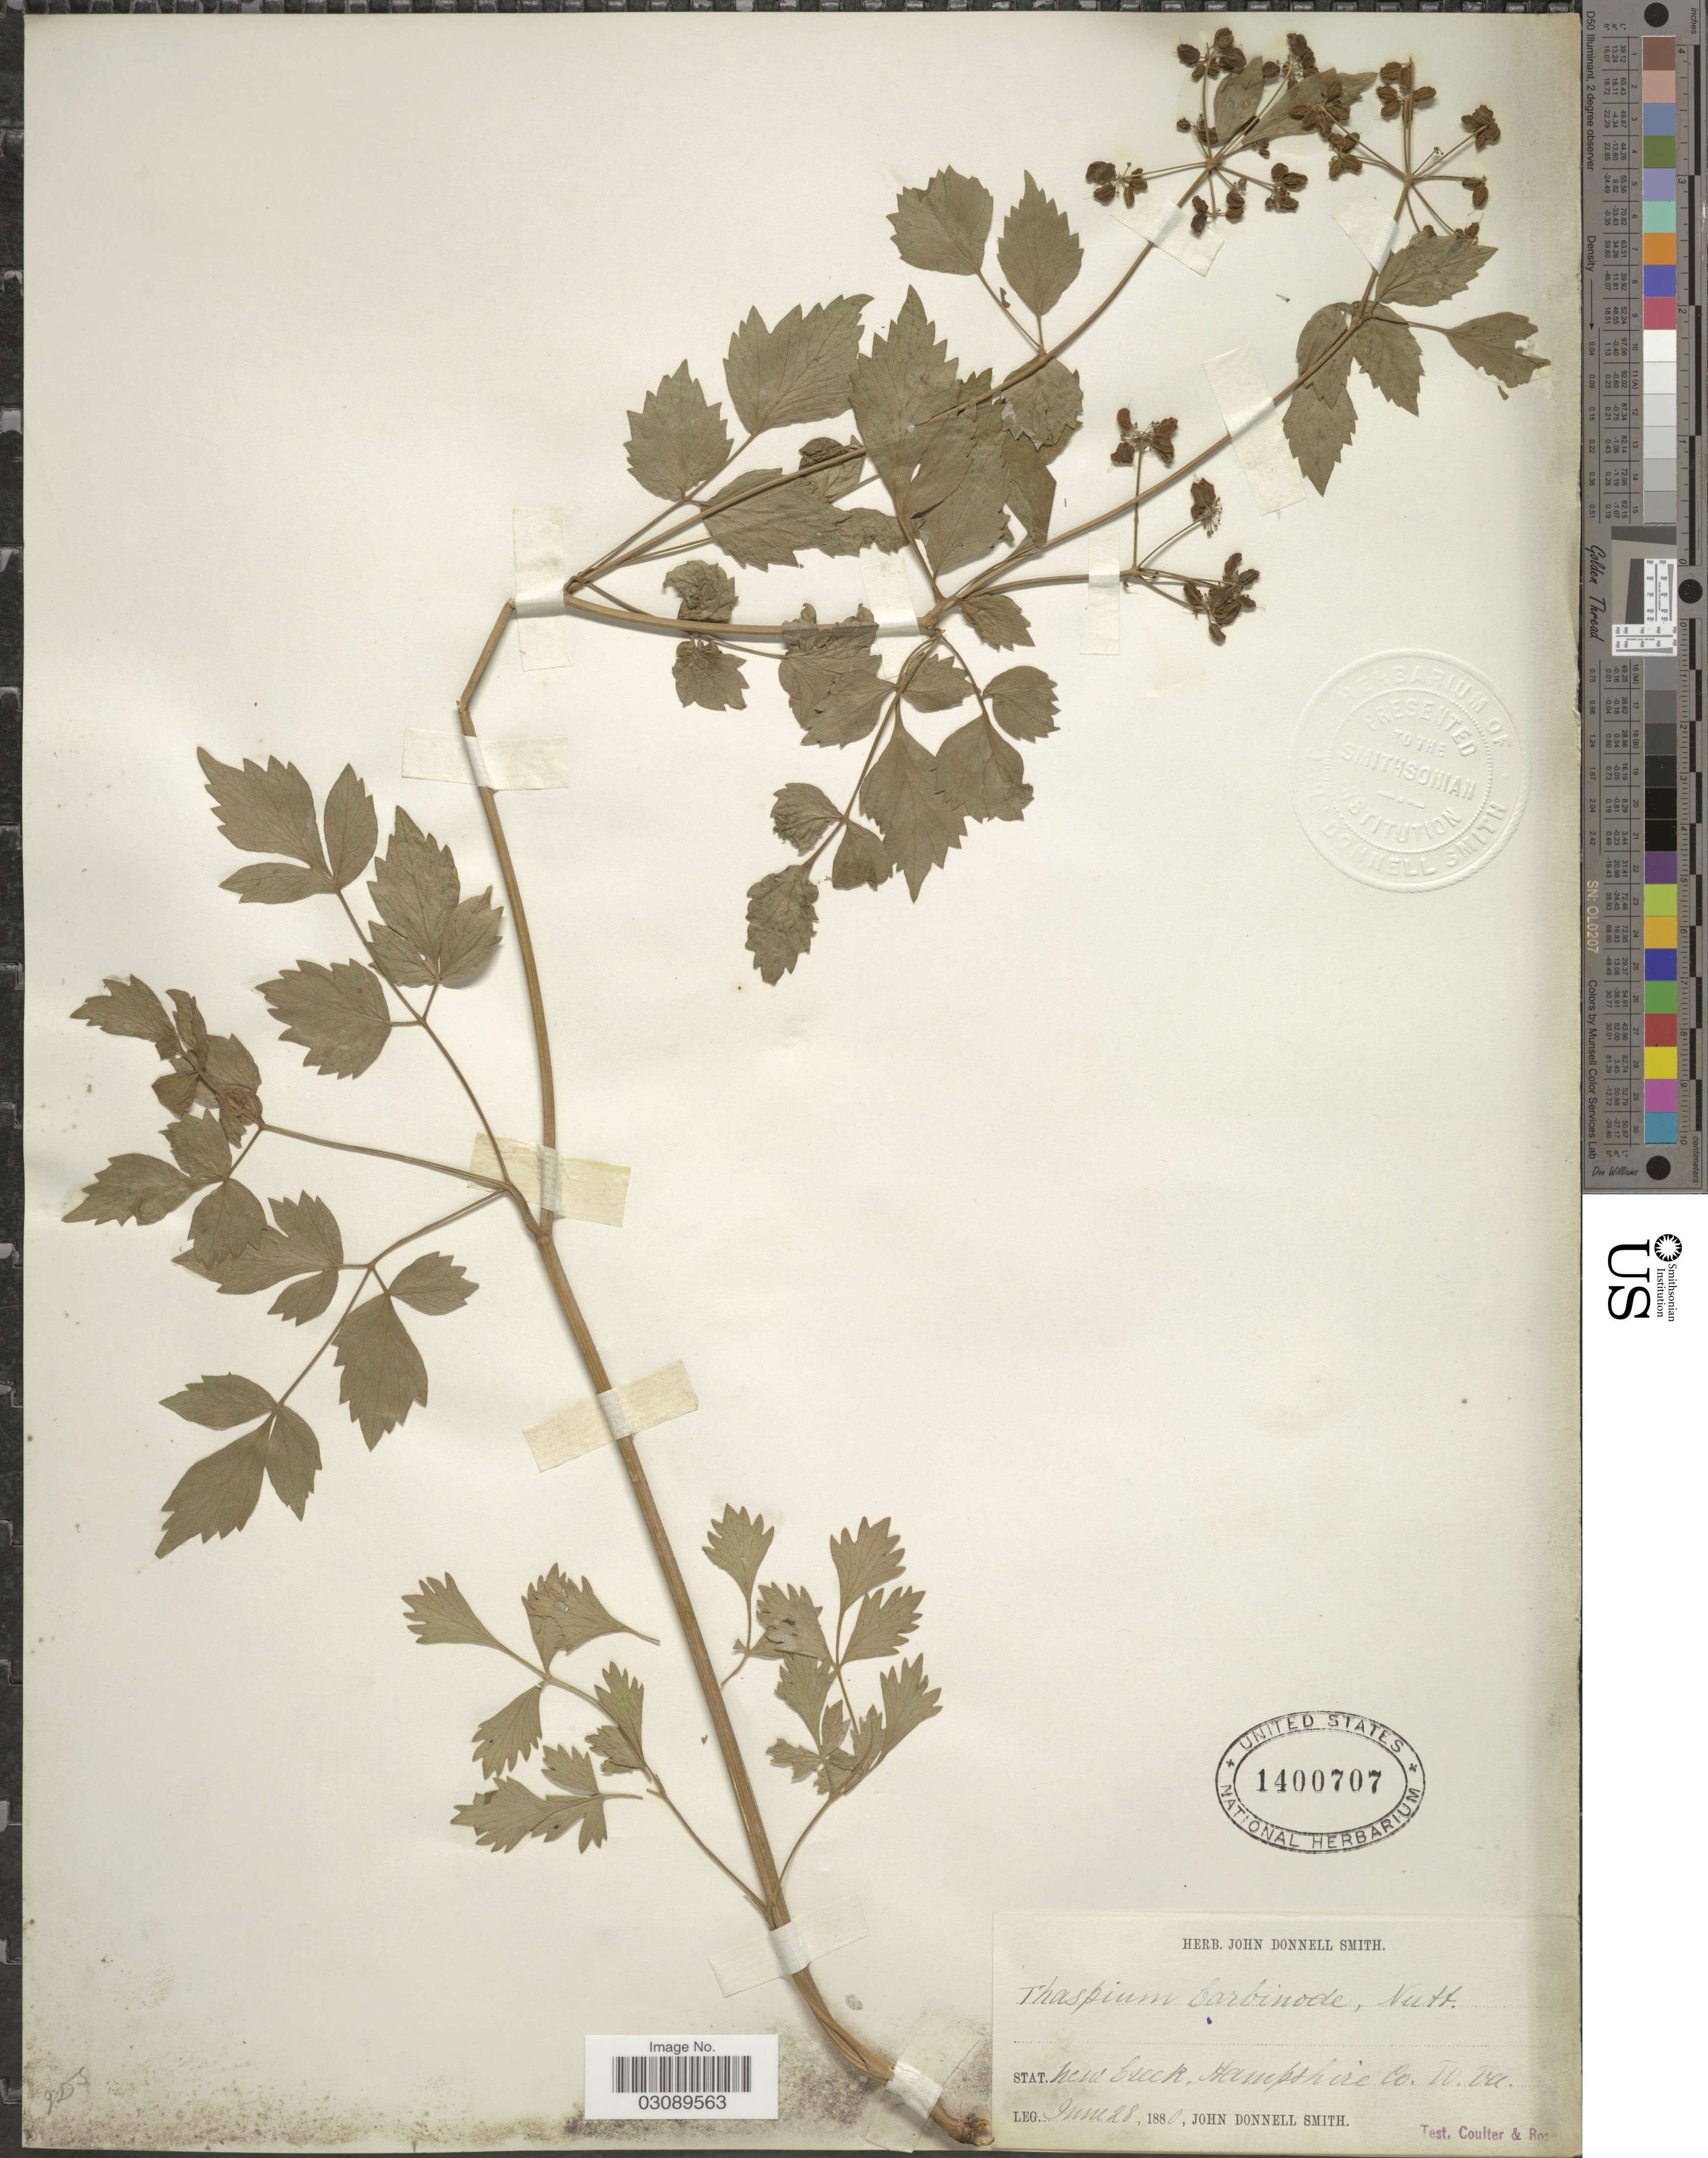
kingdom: Plantae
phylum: Tracheophyta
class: Magnoliopsida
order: Apiales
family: Apiaceae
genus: Thaspium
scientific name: Thaspium barbinode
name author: (Michx.) Nutt.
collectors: J. Donnell Smith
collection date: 1880-06-28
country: United States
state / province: West Virginia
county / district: Hampshire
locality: New Creek, Hampshire Co.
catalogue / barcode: US 1400707